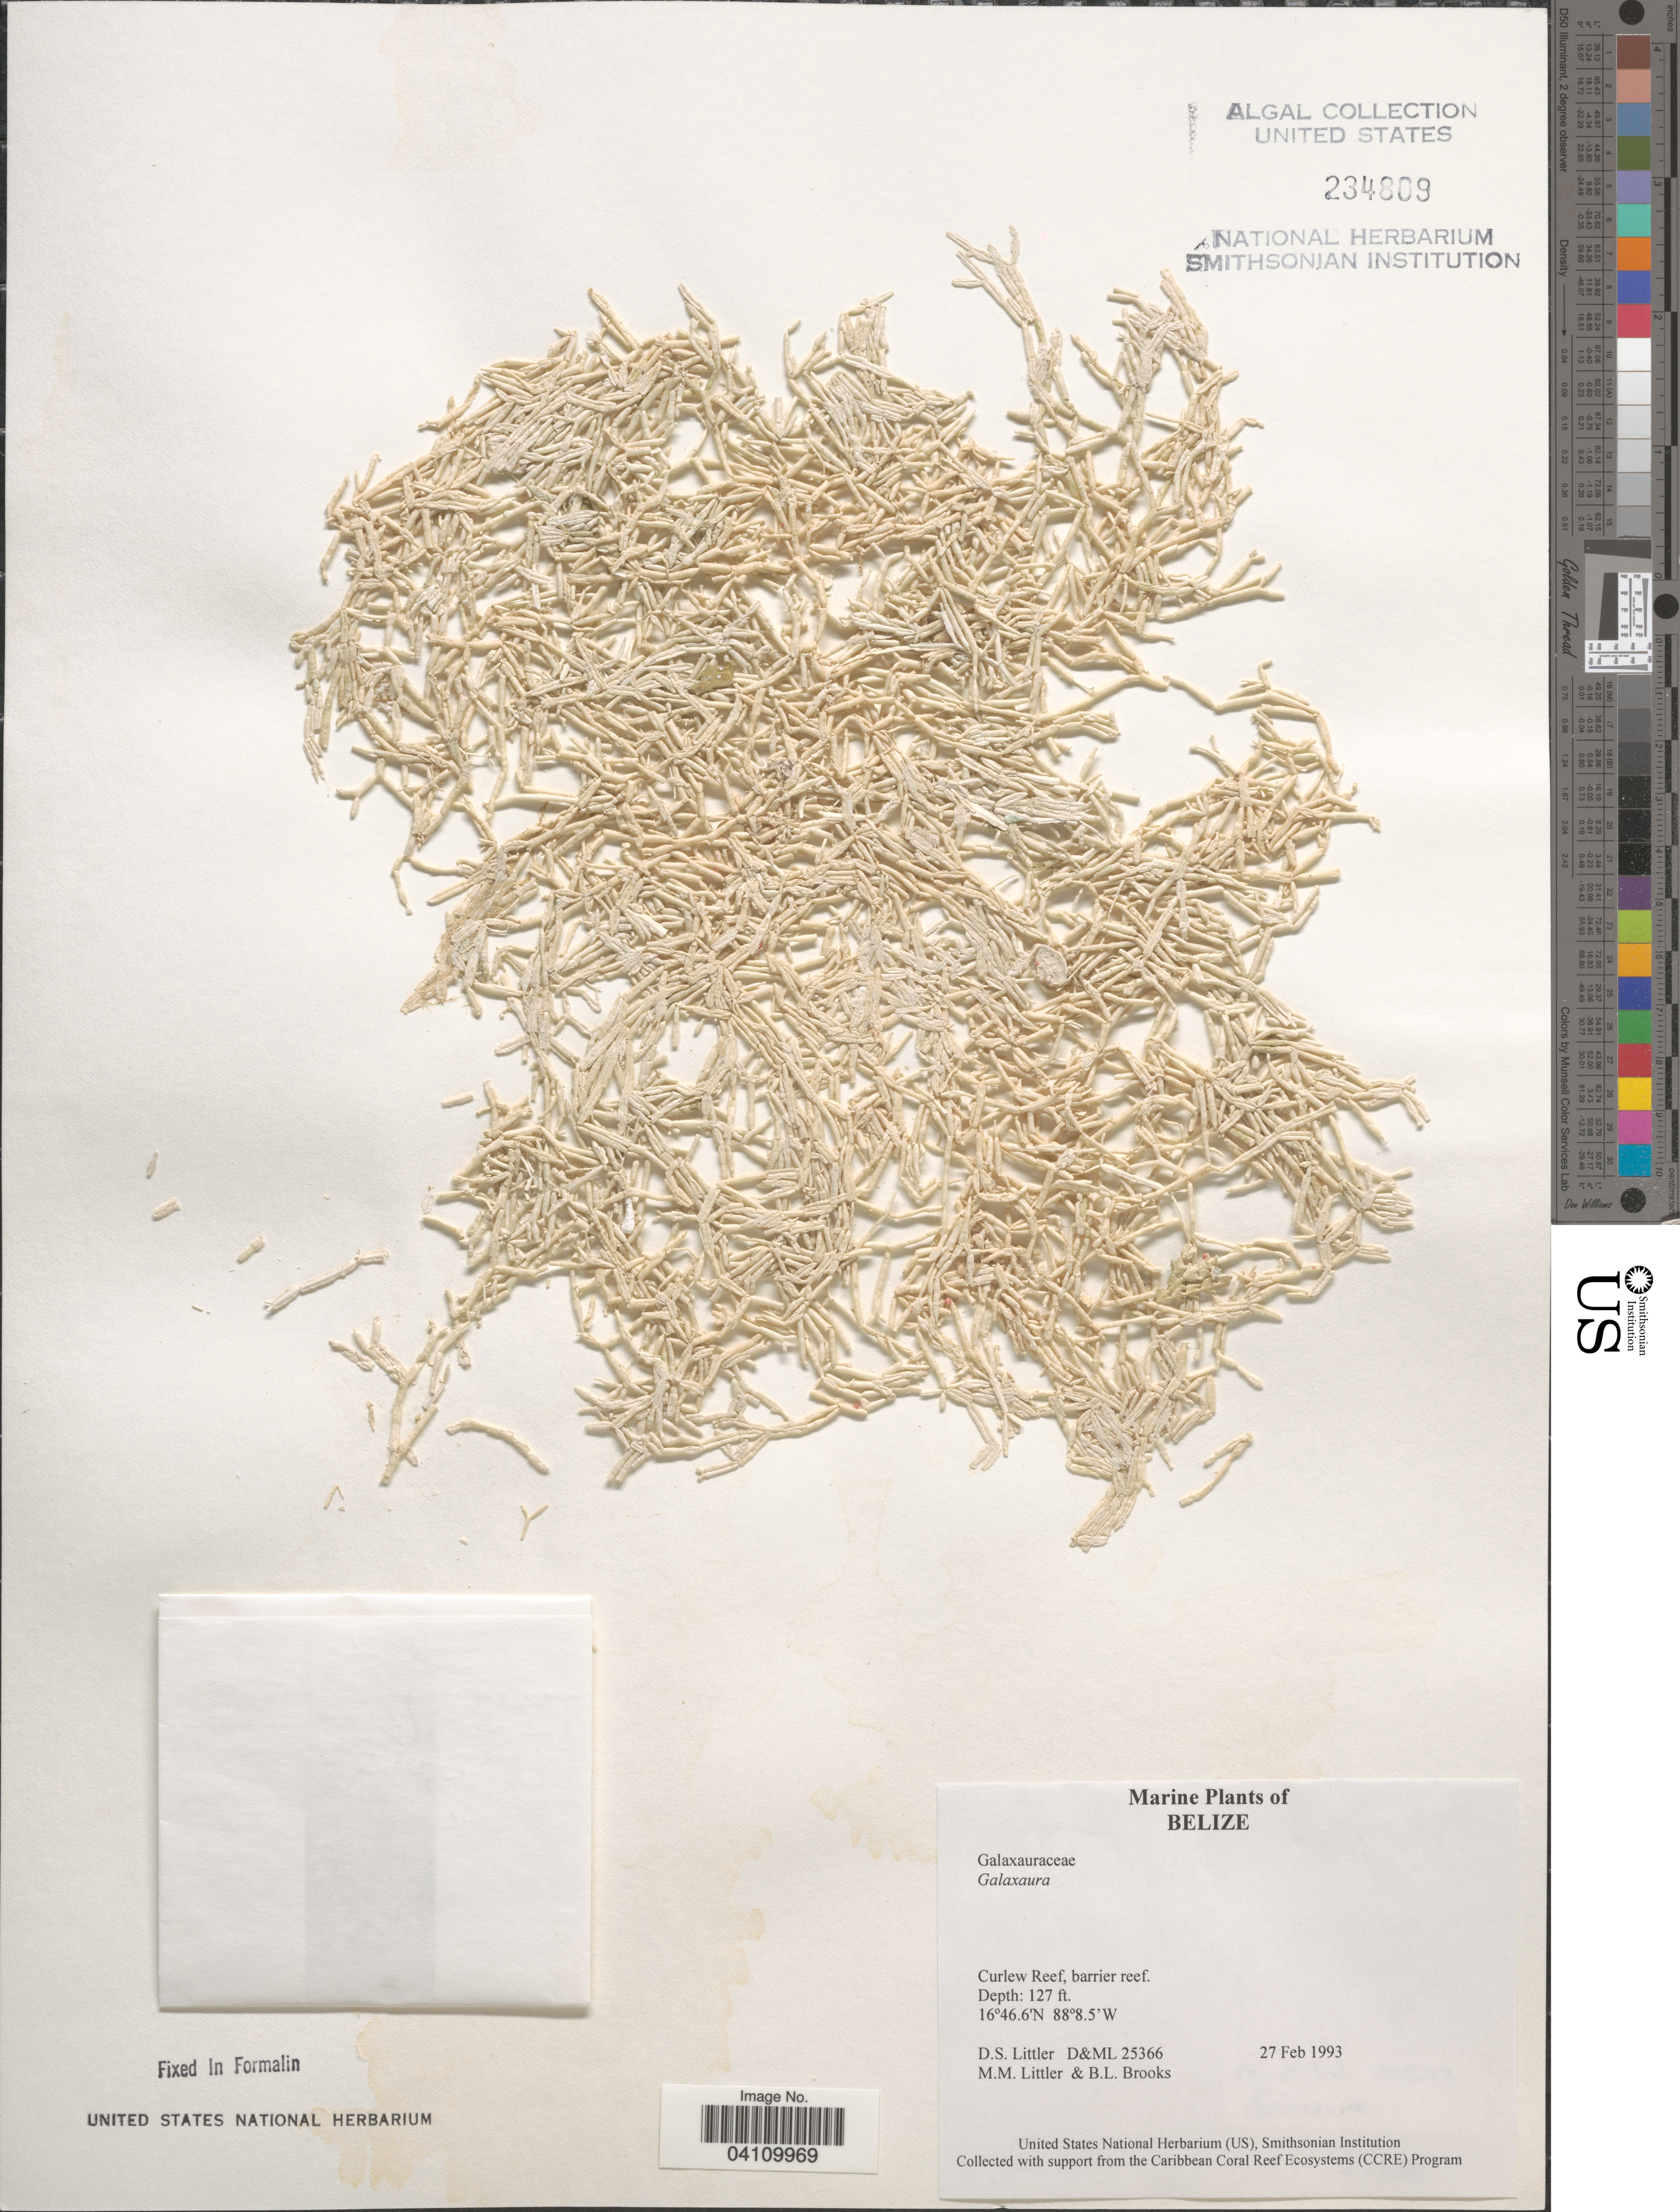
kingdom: Plantae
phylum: Rhodophyta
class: Florideophyceae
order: Nemaliales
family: Galaxauraceae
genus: Galaxaura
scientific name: Galaxaura sp.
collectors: D. S. Littler & B. Brooks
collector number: D&ML 25366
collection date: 1993-02-27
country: Belize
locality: Curlew Reef, barrier reef.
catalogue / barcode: US 234809